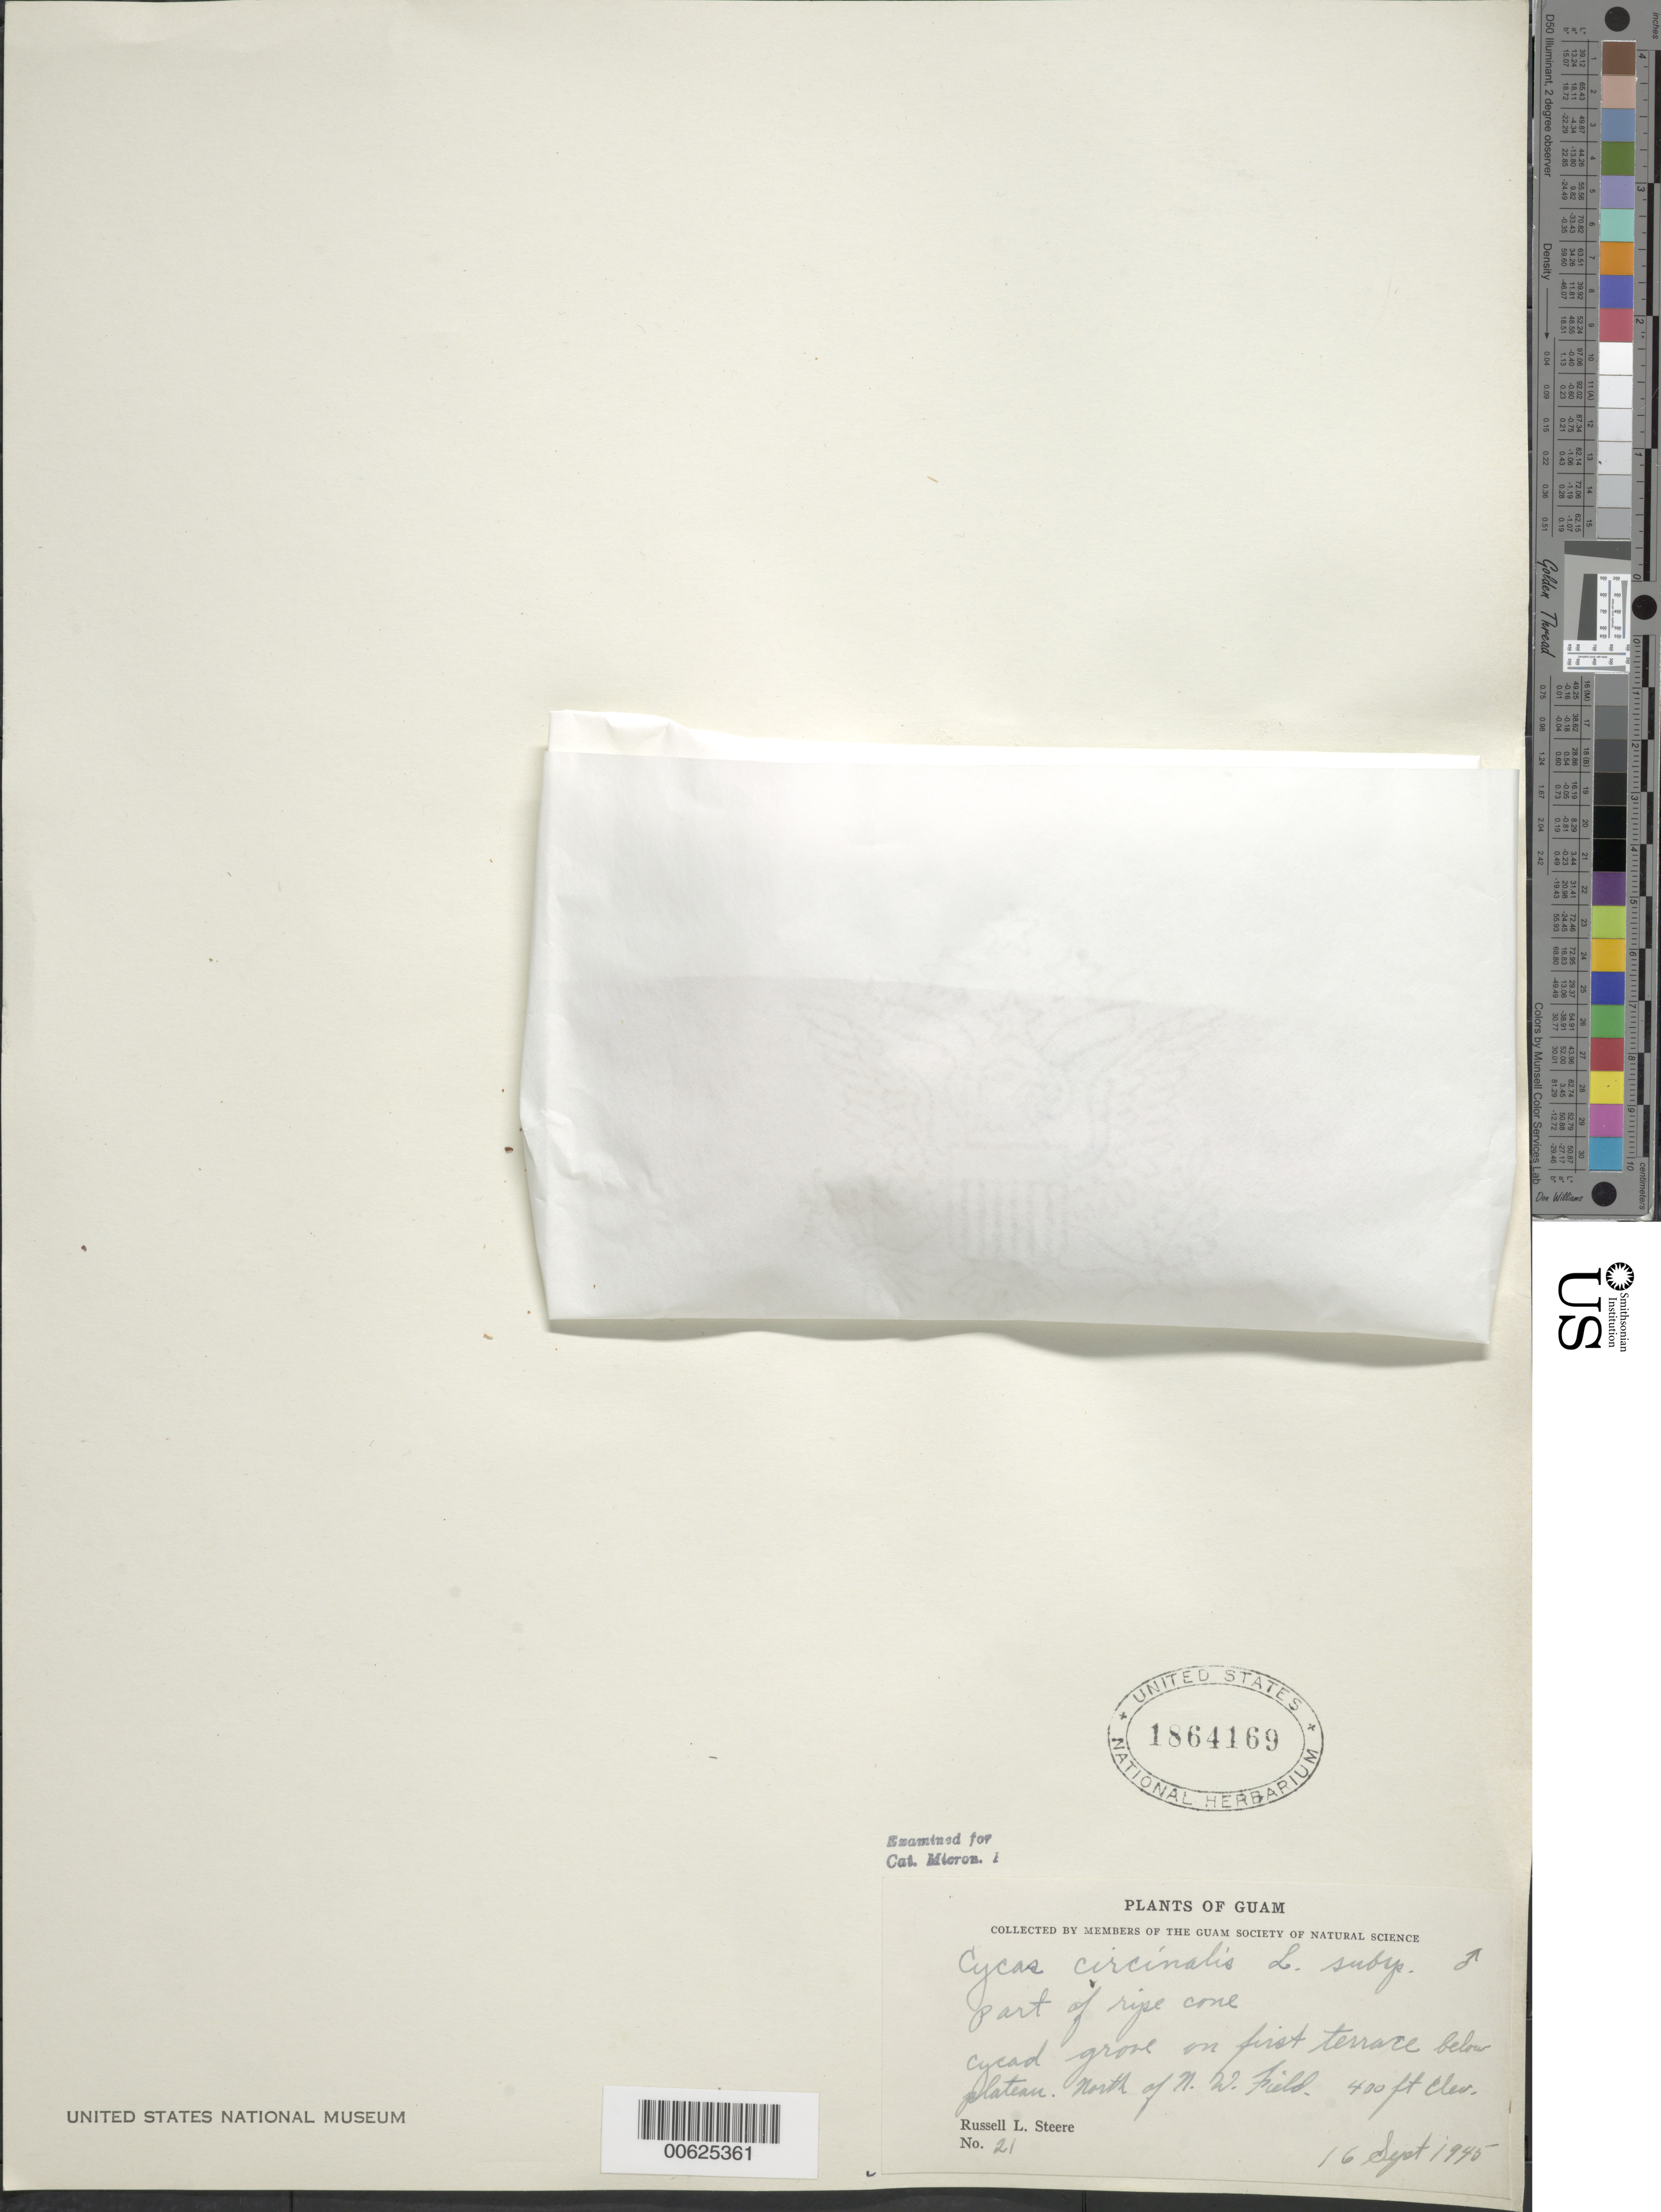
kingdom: Plantae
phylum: Tracheophyta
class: Cycadopsida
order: Cycadales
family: Cycadaceae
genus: Cycas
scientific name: Cycas celebica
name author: Miq.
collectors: R. L. Steere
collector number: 21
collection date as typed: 16 Sep 1945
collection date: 1945-09-16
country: Guam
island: Guam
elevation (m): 122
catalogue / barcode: US 1864169